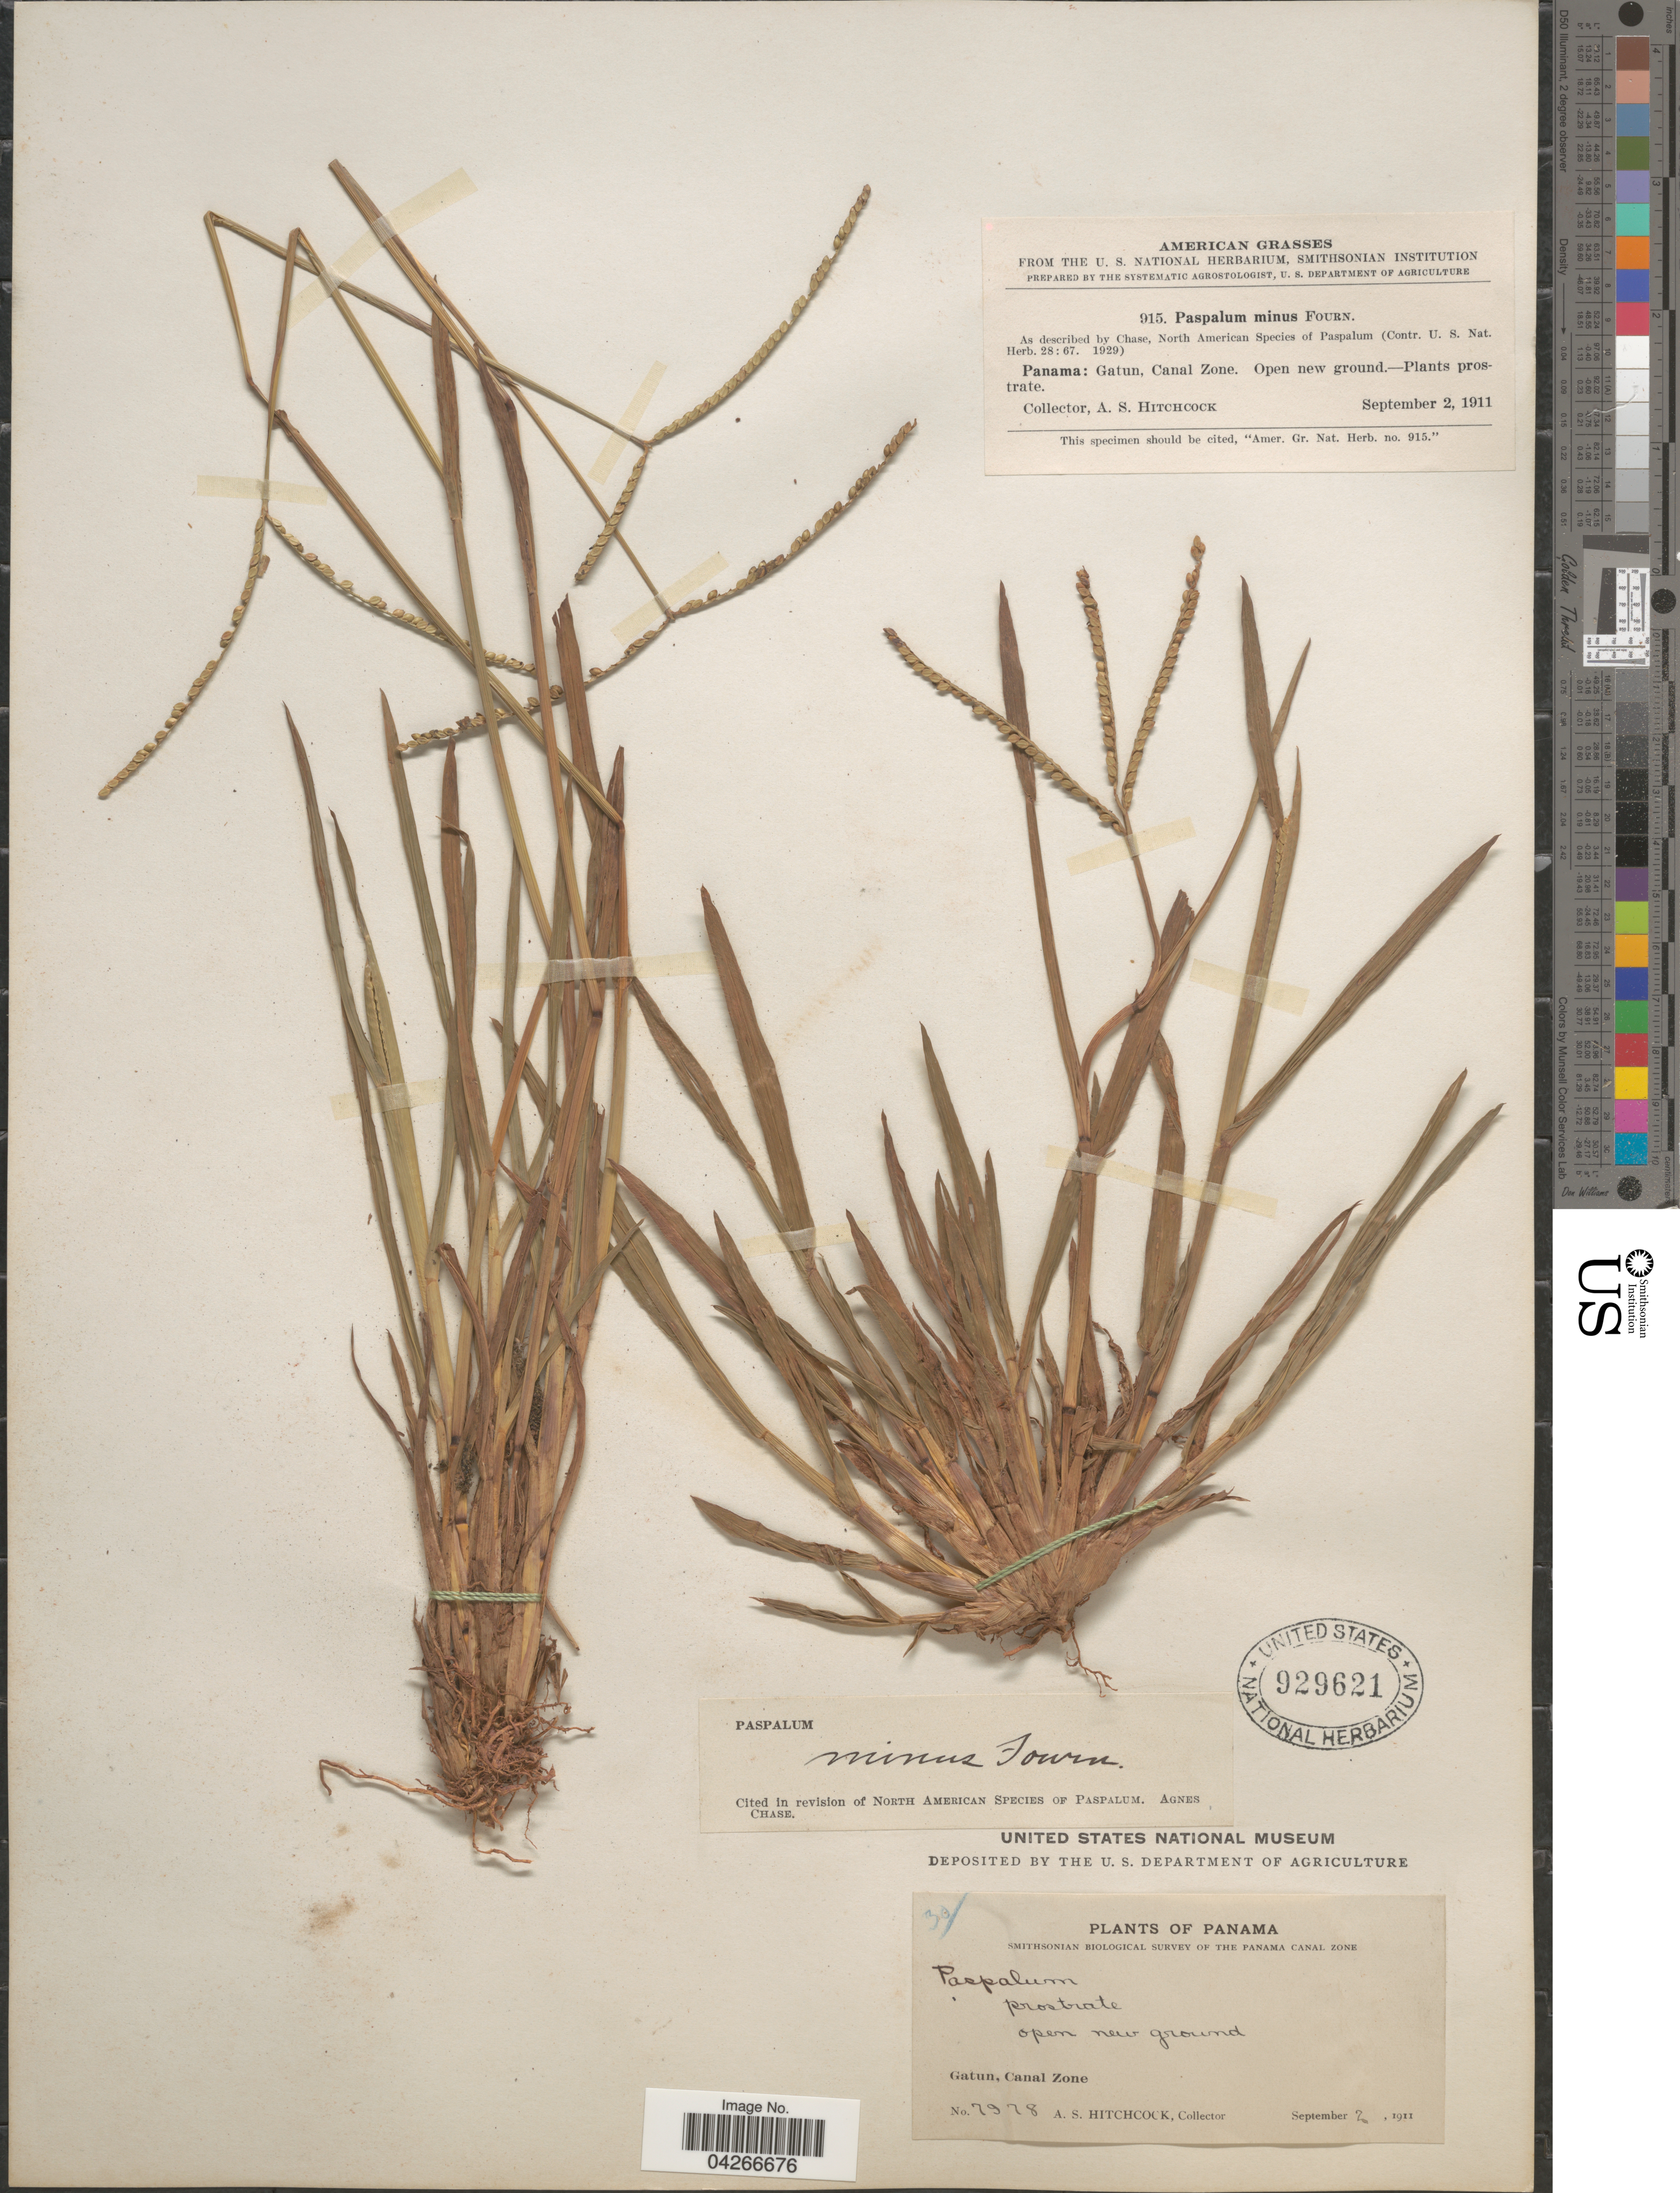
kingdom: Plantae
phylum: Tracheophyta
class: Liliopsida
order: Poales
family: Poaceae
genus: Paspalum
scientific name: Paspalum minus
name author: E. Fourn.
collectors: A. S. Hitchcock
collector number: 7978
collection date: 1911-09-02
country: Panama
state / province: Colón / Panamá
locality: Smithsonian Biological Survey of the Panama Canal Zone. Gatun, Canal Zone.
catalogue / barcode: US 929621